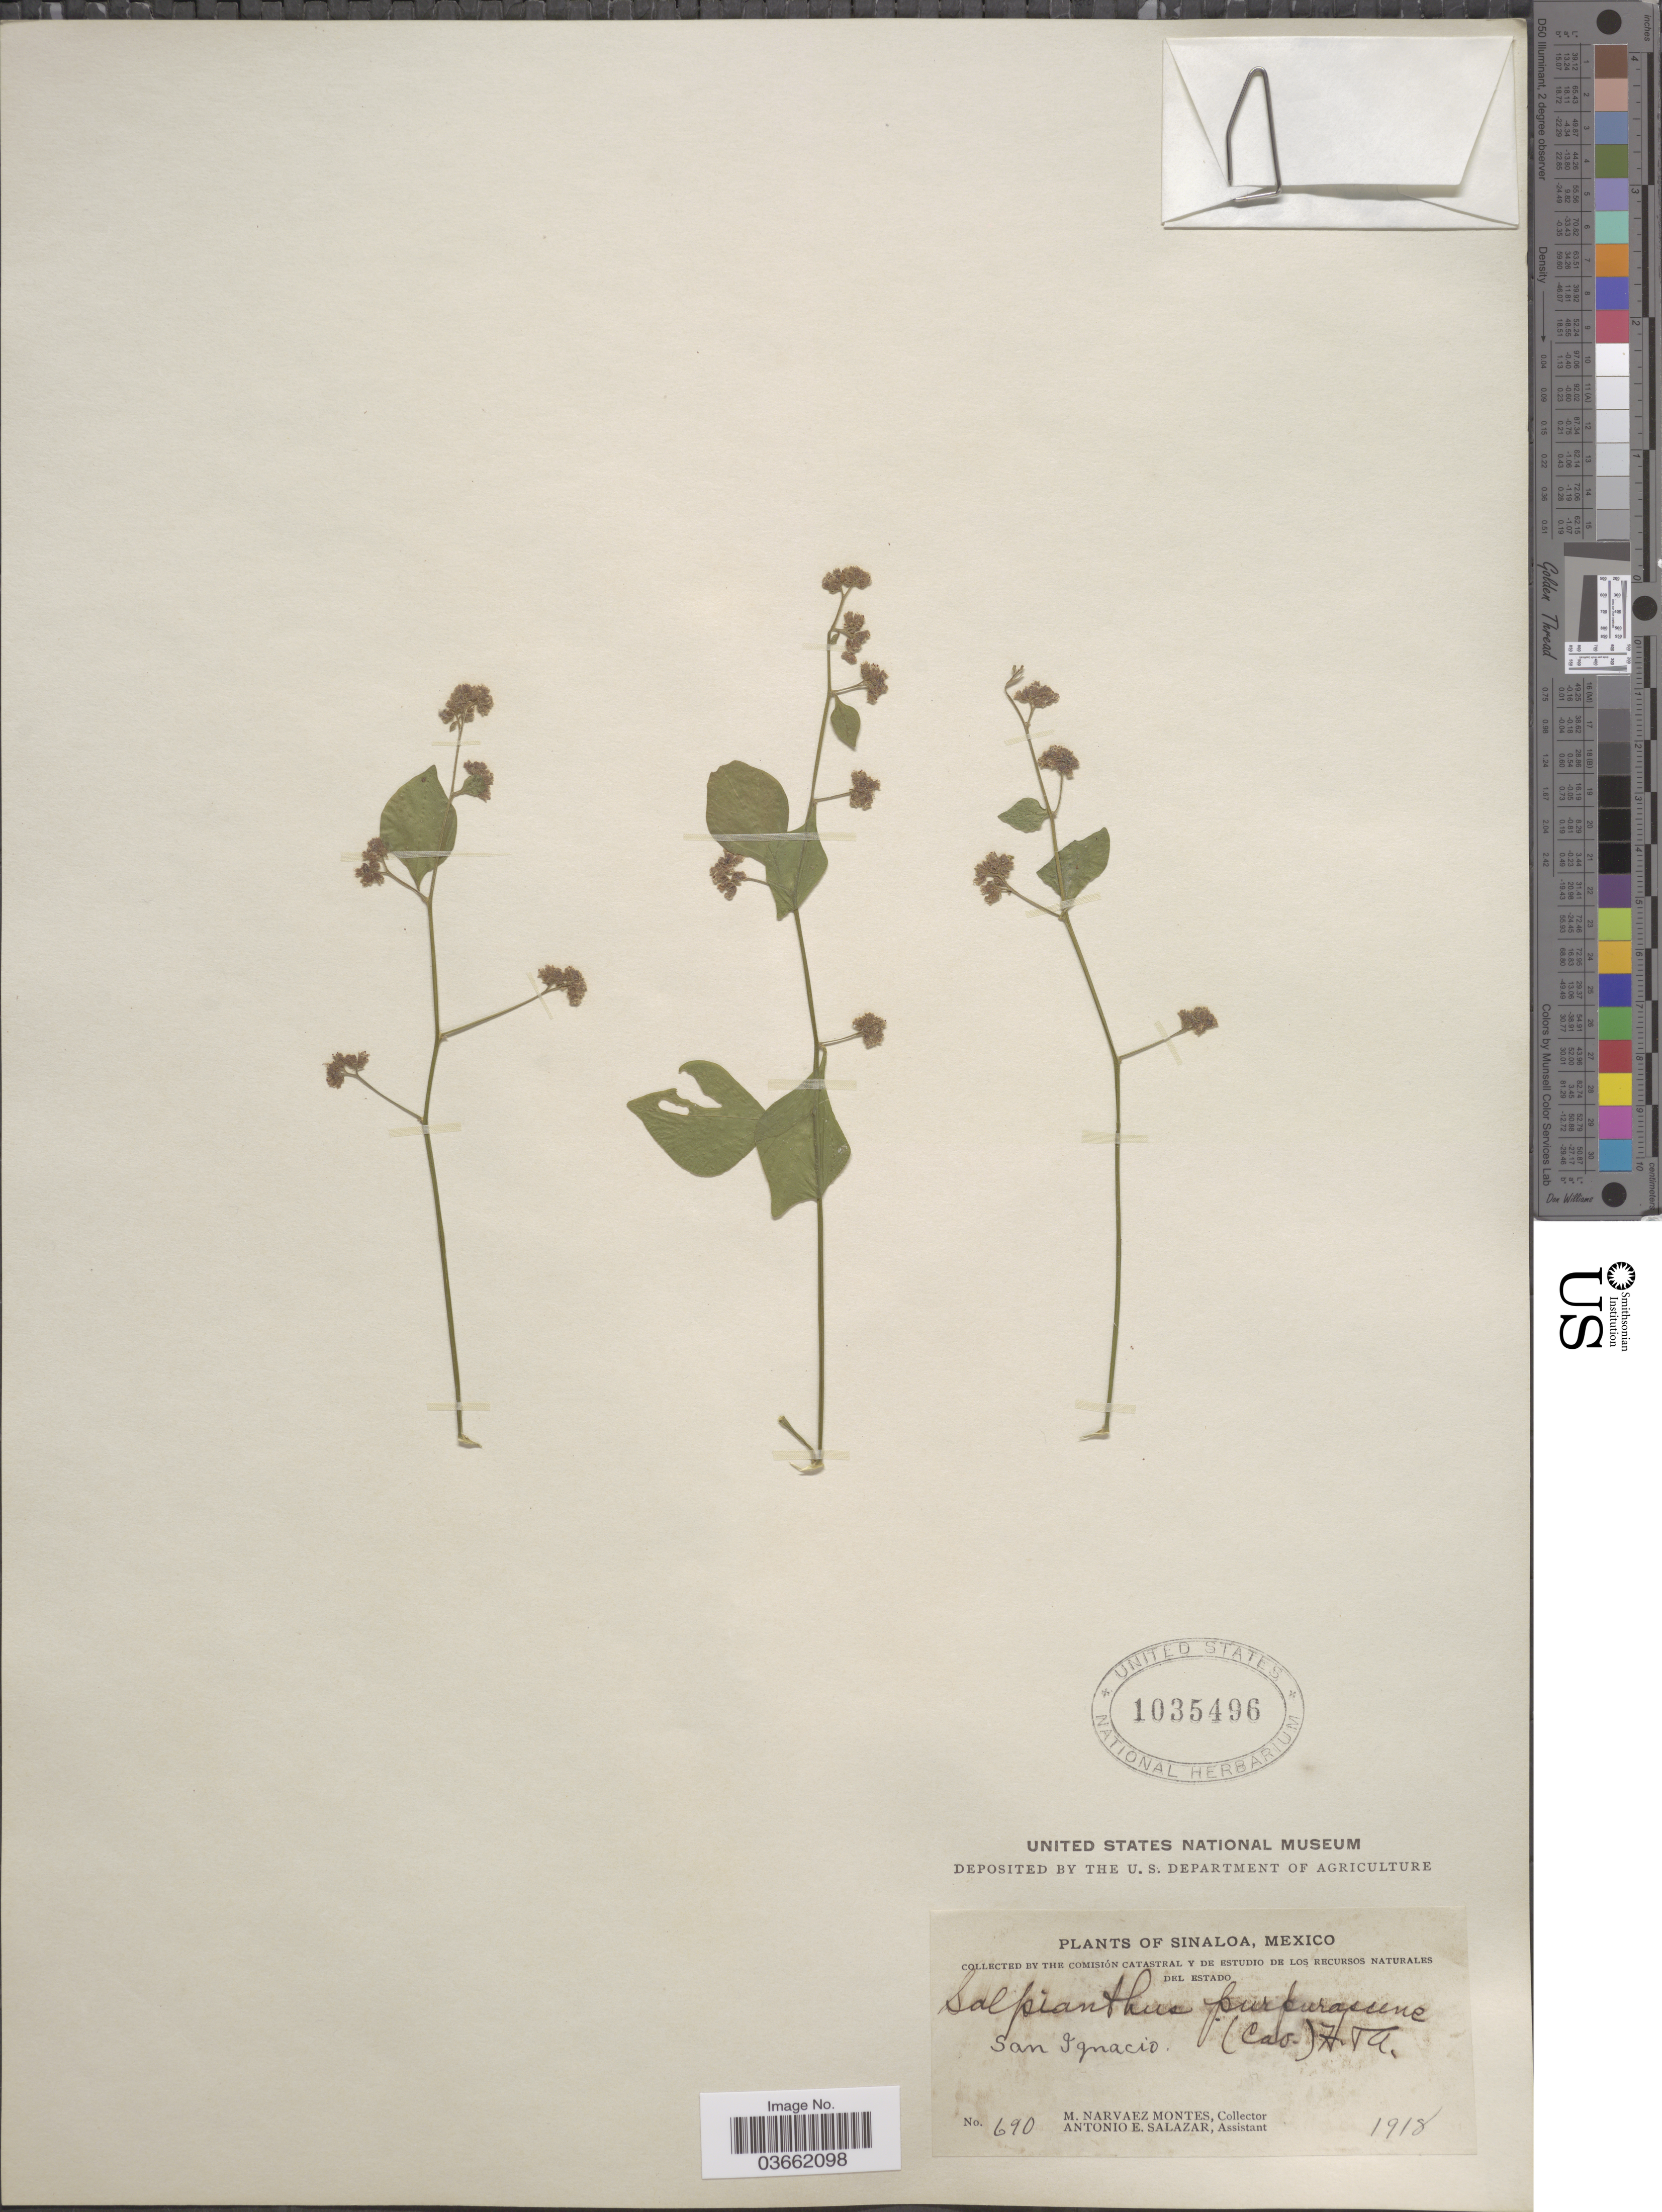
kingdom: Plantae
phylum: Tracheophyta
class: Magnoliopsida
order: Caryophyllales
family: Nyctaginaceae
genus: Salpianthus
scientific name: Salpianthus purpurascens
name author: (Cav. ex Lag.) Hook. & Arn.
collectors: M. Narvaez-Montes & A. E. Salazar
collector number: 690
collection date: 1918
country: Mexico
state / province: Sinaloa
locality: San Ignacio.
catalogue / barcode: US 1035496